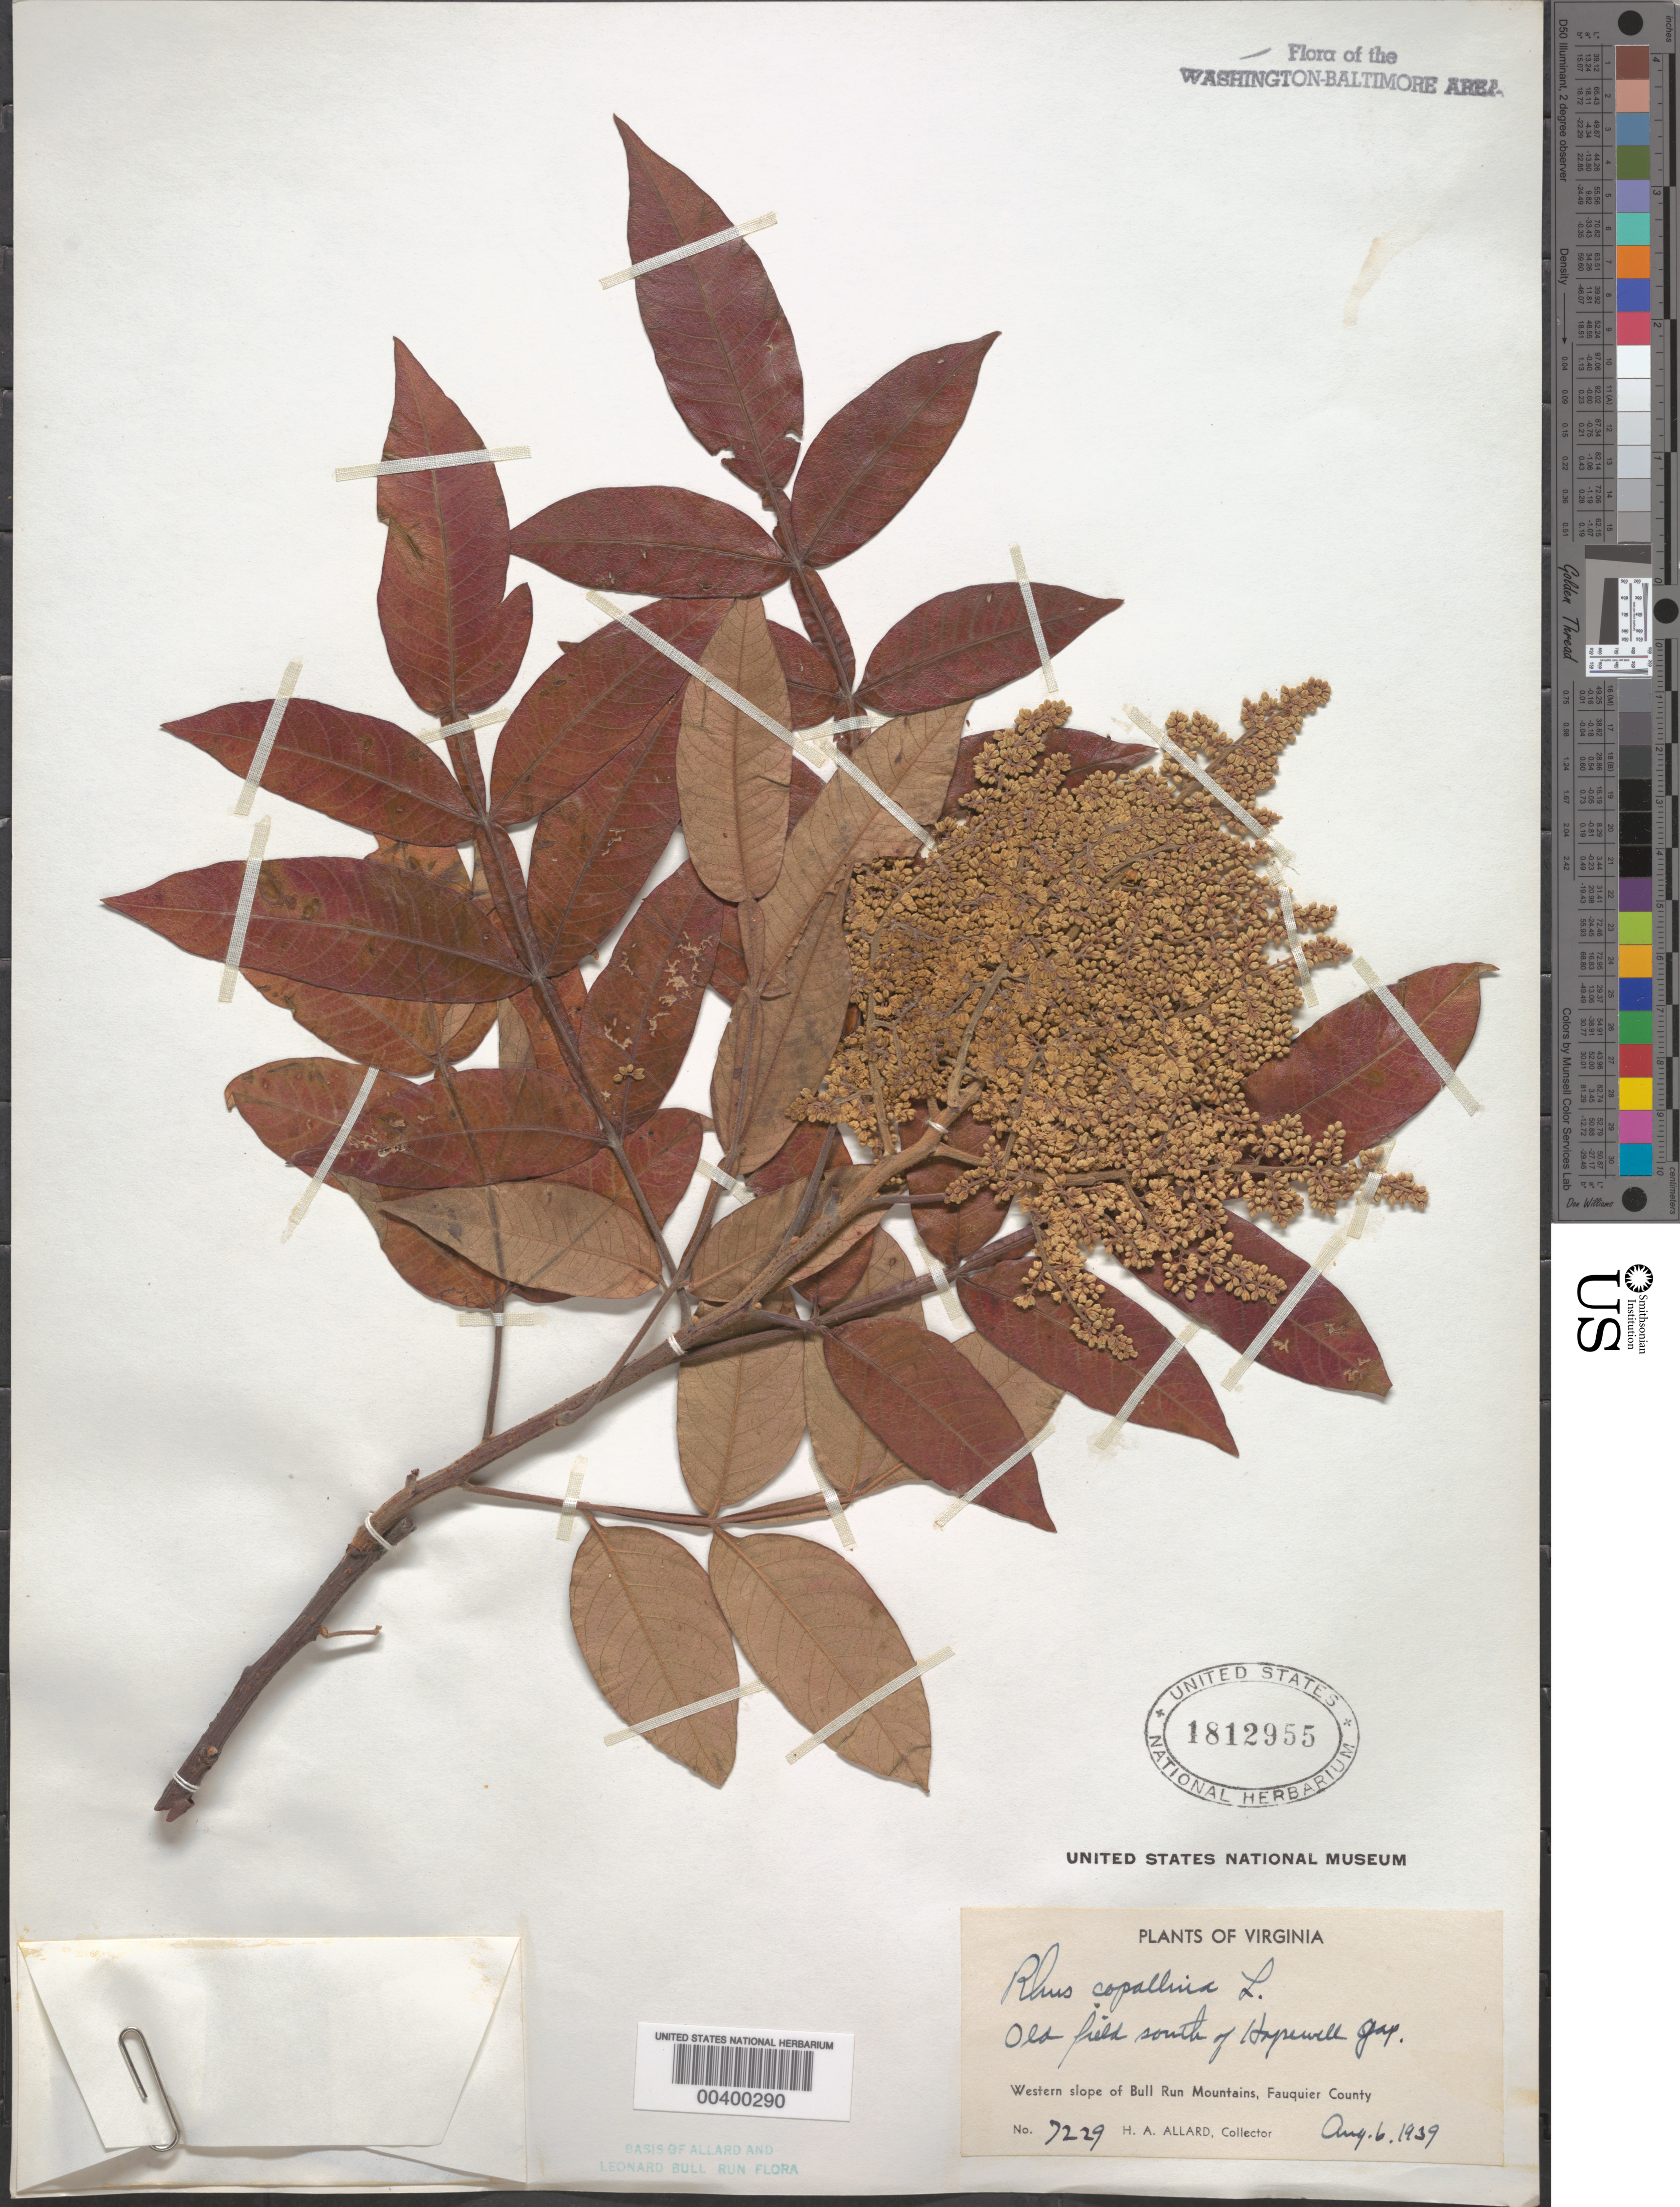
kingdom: Plantae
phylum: Tracheophyta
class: Magnoliopsida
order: Sapindales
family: Anacardiaceae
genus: Rhus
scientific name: Rhus copallinum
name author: L.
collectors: H. A. Allard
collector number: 7229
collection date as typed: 06 Aug 1939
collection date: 1939-08-06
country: United States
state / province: Virginia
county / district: Fauquier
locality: South of Hopewell Gap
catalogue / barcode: US 1812955